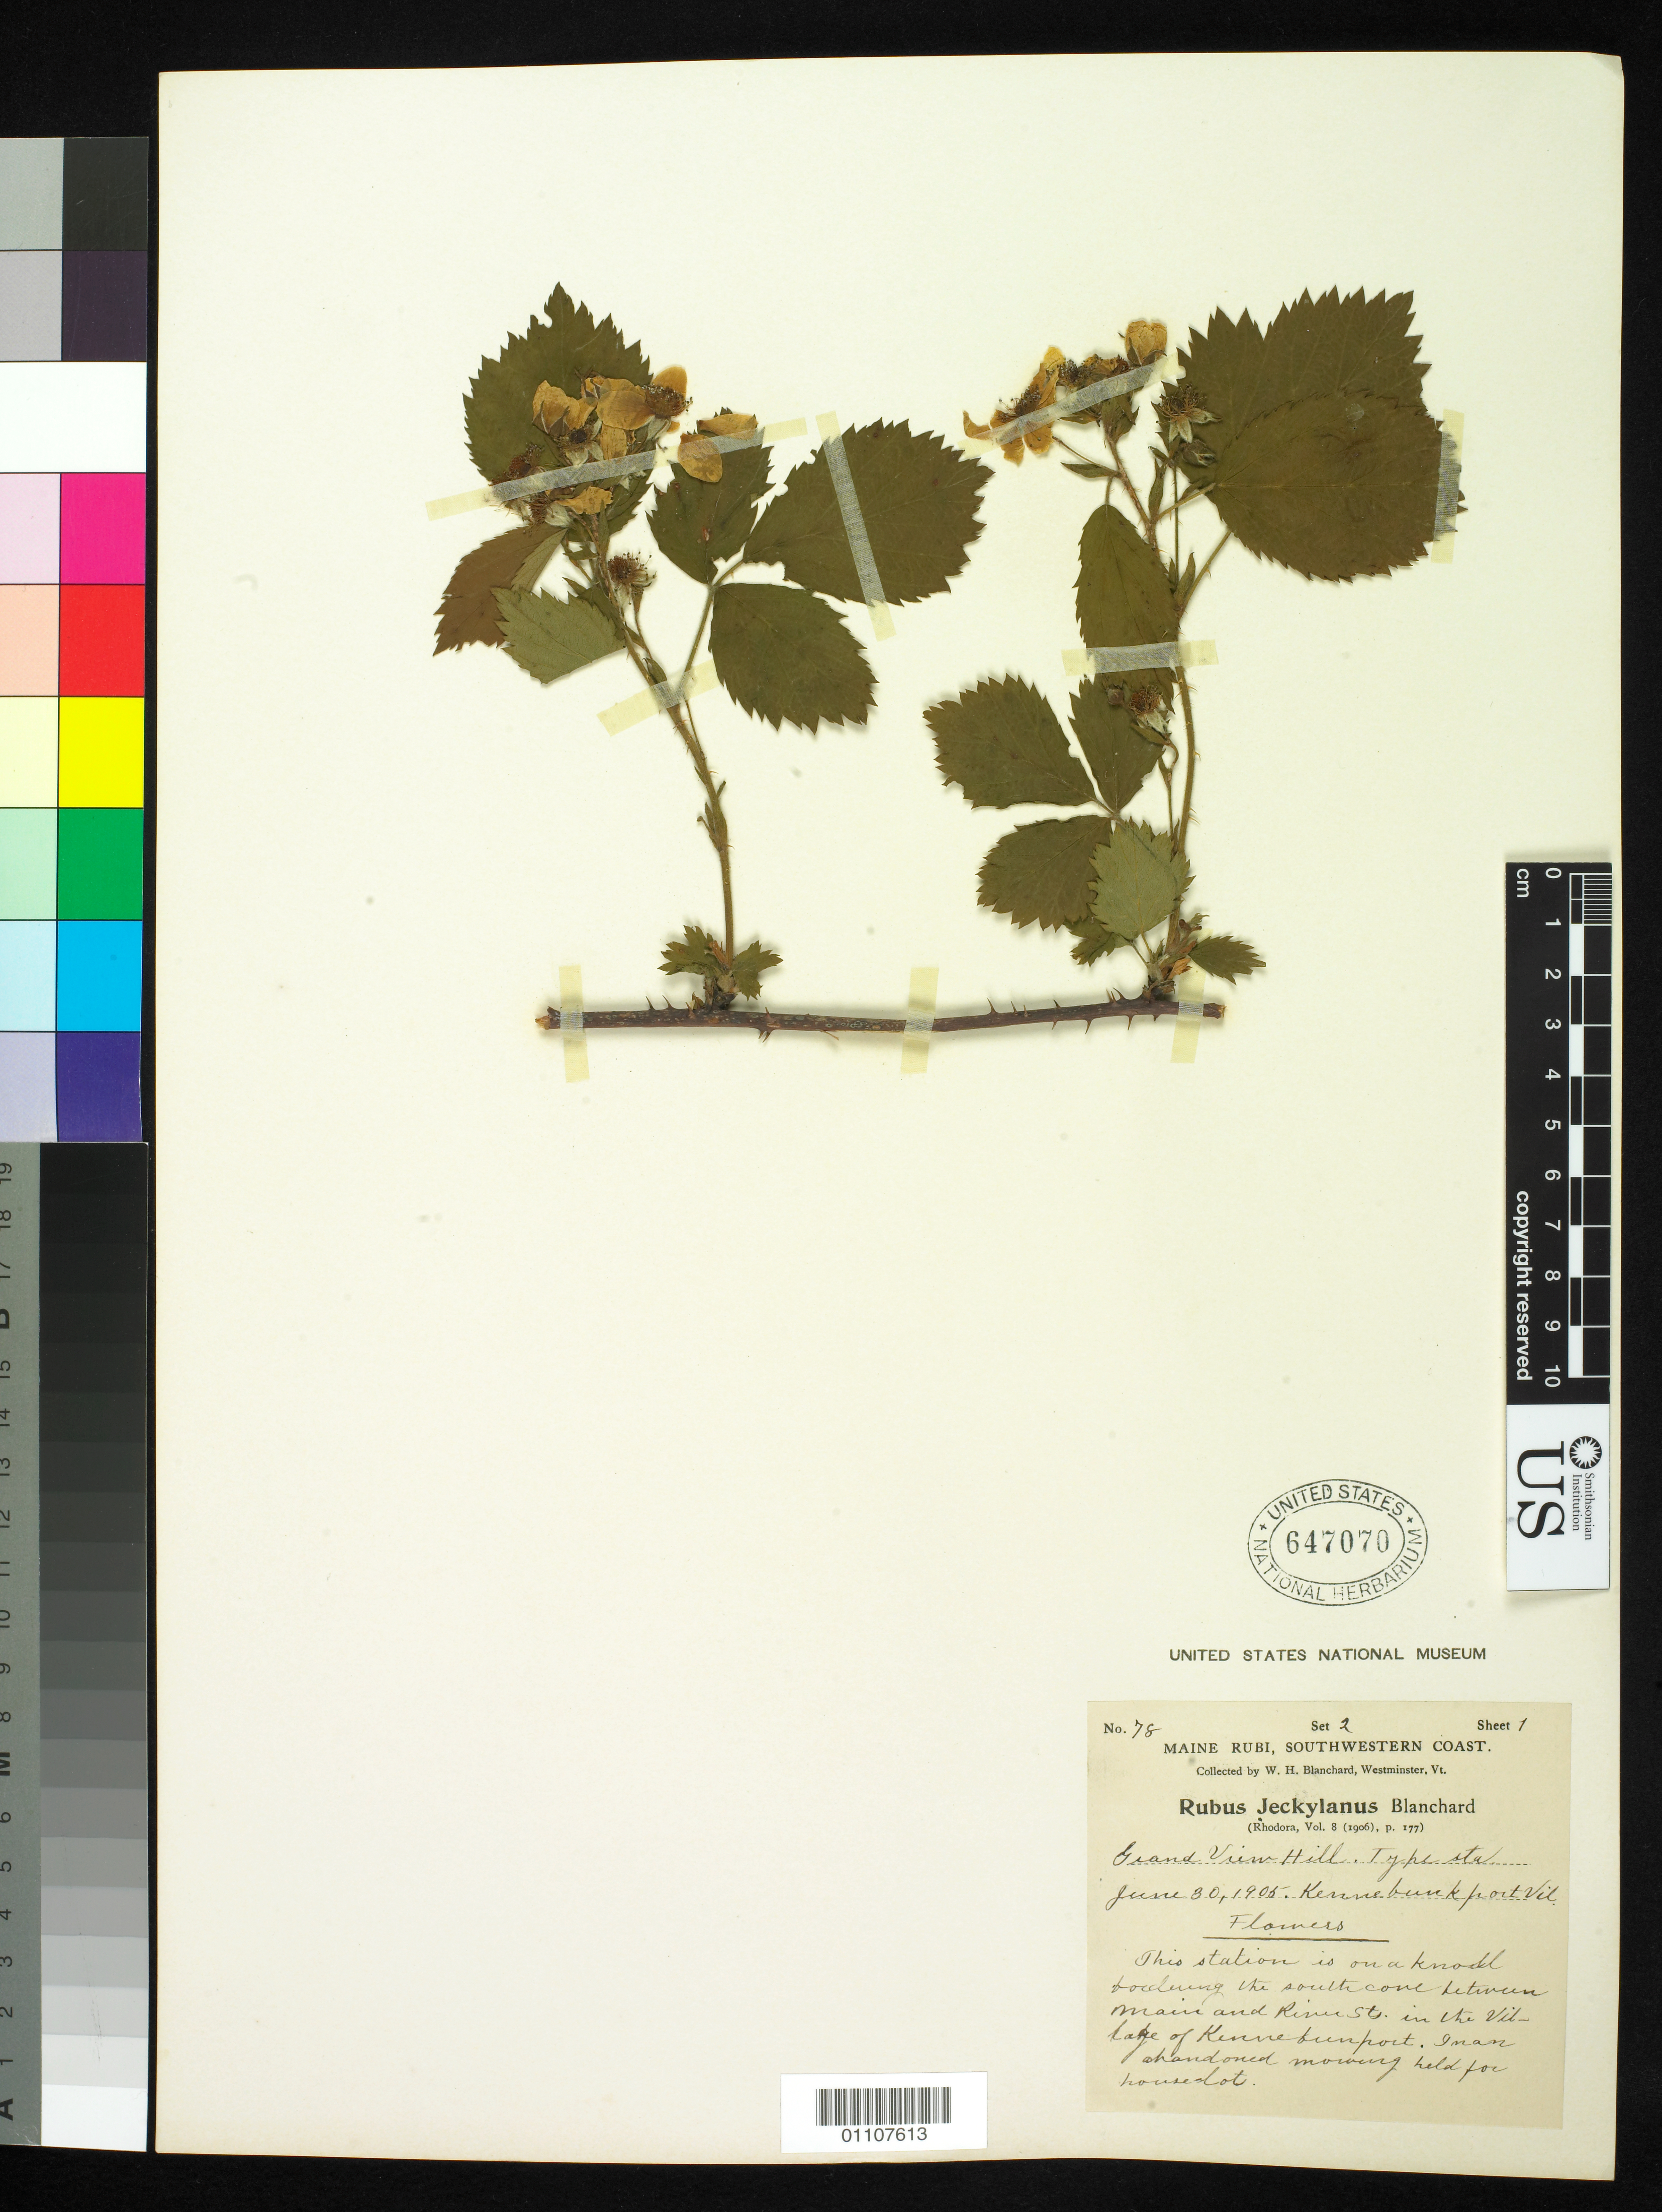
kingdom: Plantae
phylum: Tracheophyta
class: Magnoliopsida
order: Rosales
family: Rosaceae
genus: Rubus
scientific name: Rubus jeckylanus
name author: Blanch.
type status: Syntype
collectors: W. H. Blanchard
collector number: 78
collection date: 1905-06-30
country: United States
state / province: Maine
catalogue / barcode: US 647070